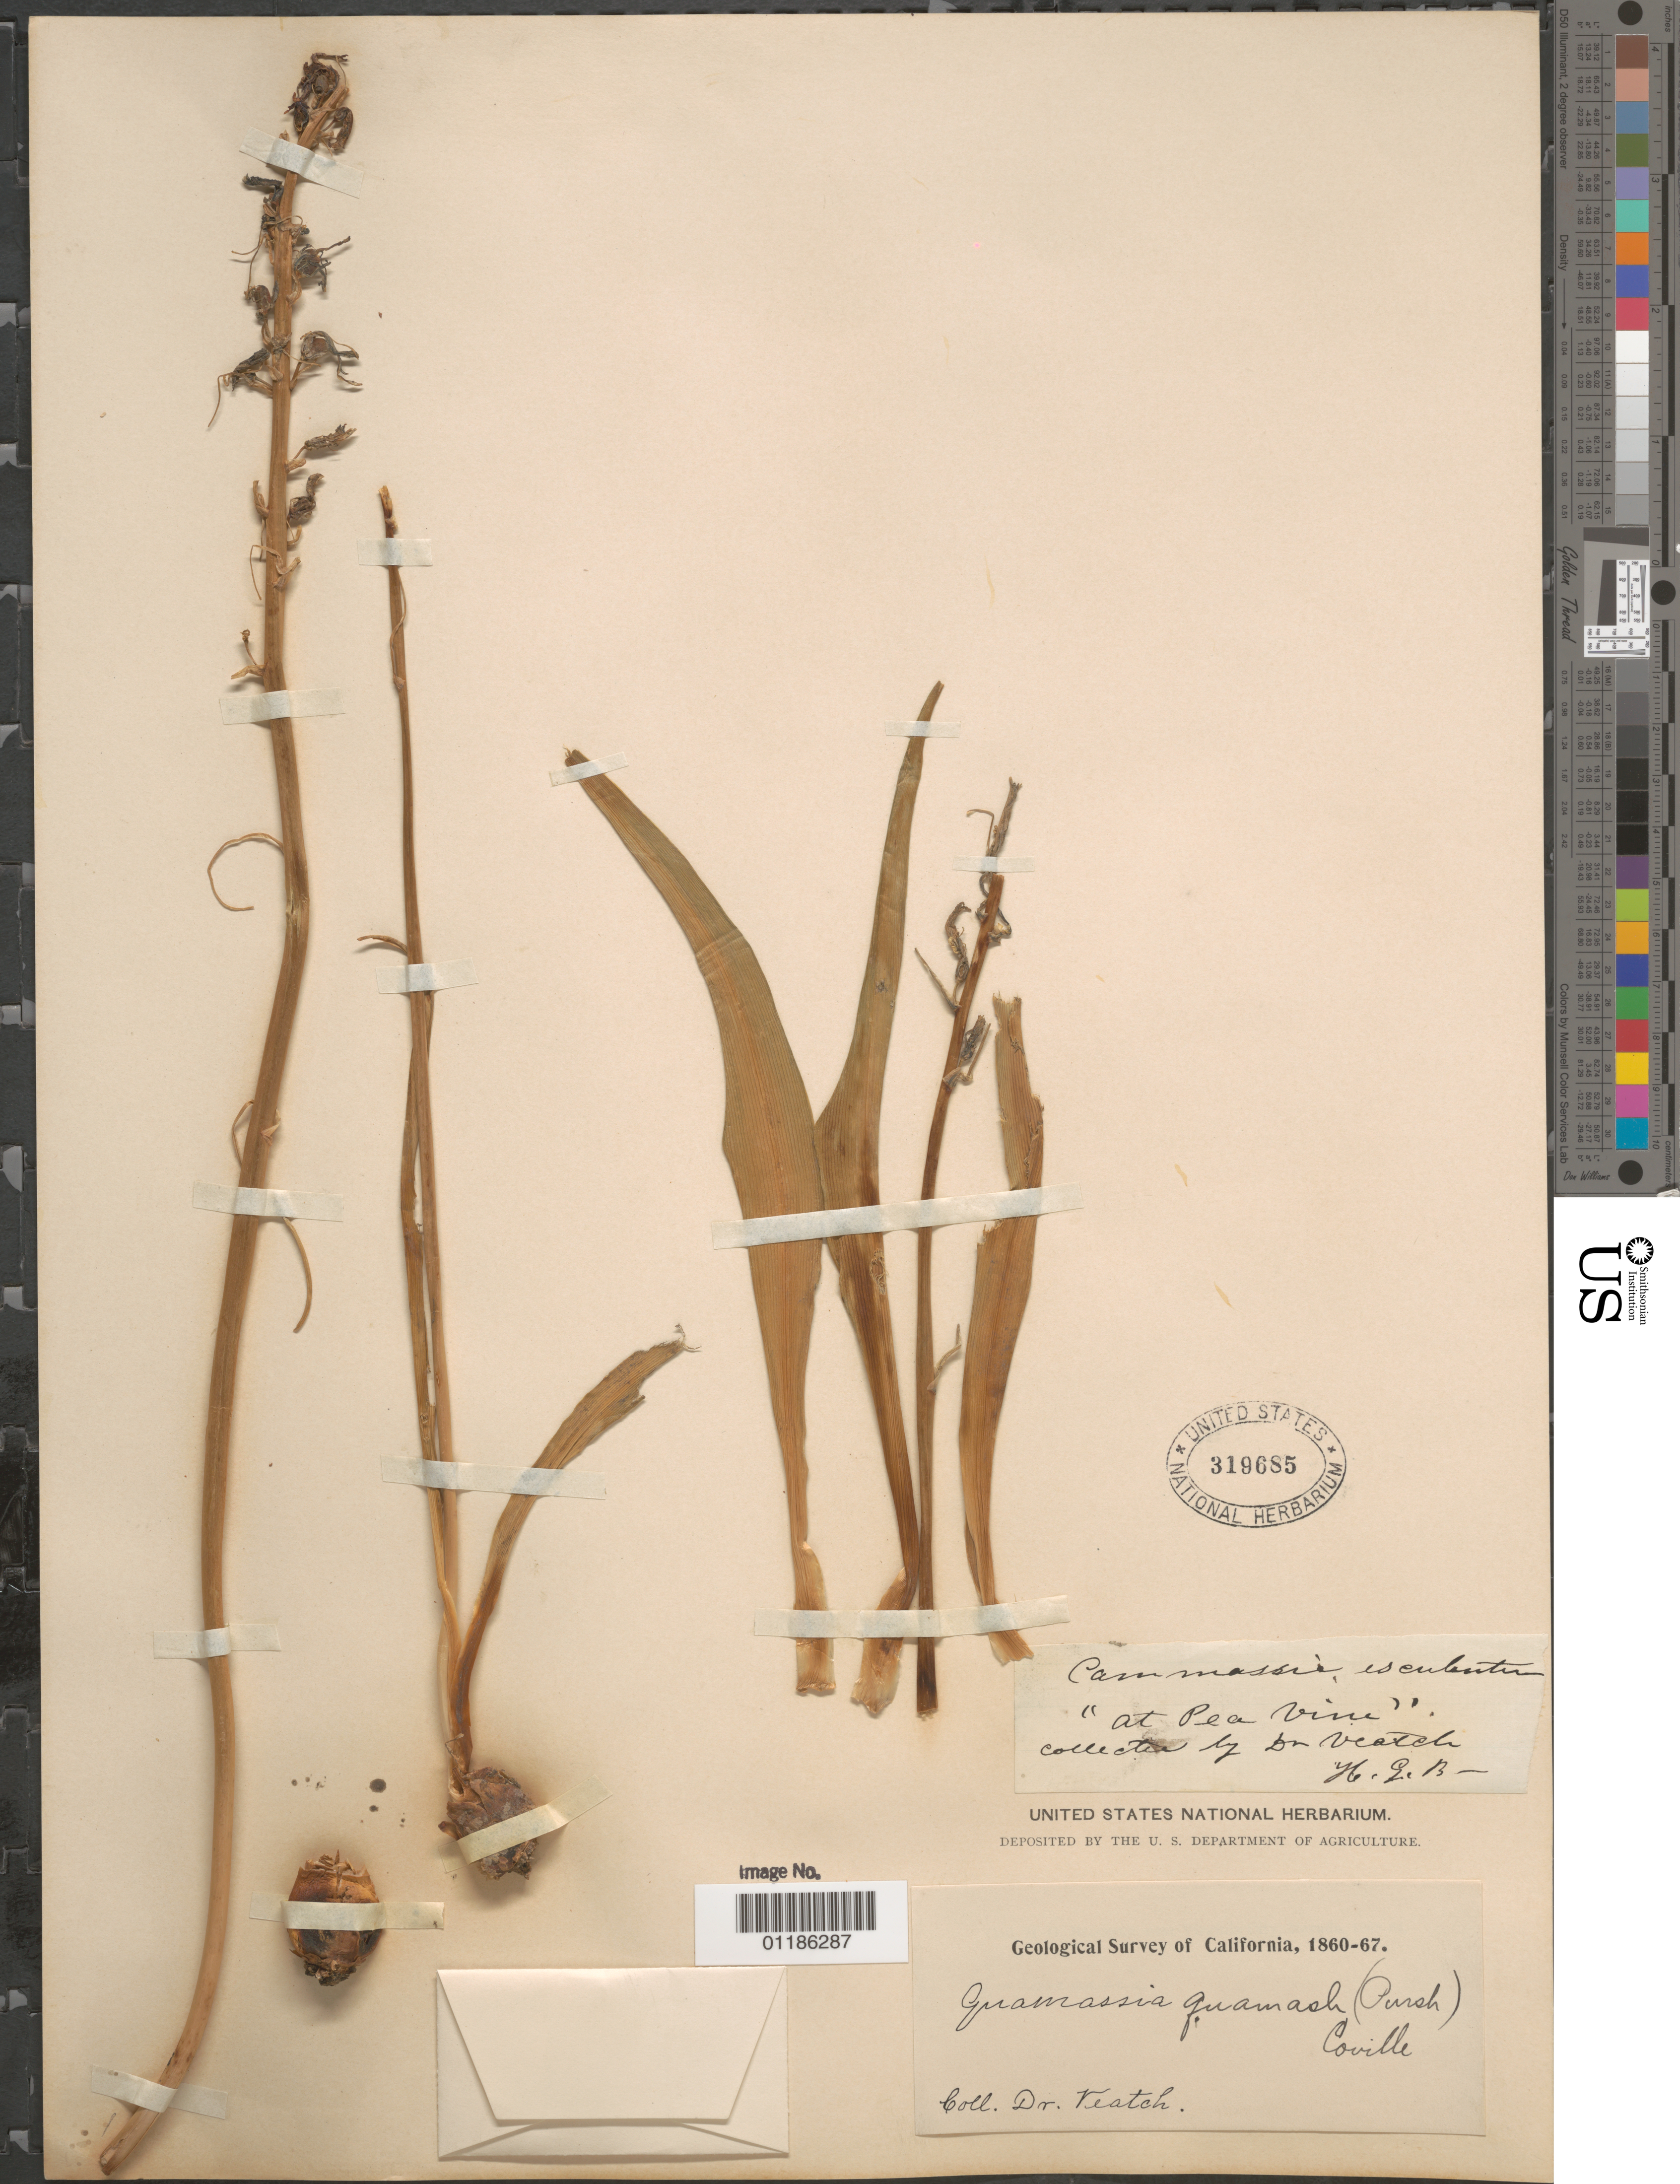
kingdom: Plantae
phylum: Tracheophyta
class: Liliopsida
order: Asparagales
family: Asparagaceae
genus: Camassia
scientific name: Camassia quamash subsp. breviflora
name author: Gould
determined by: Strong, Mark T., (BOT), Smithsonian Institution - National Museum of Natural History (UNITED STATES)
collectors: Veatch, --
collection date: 1860/1867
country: United States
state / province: California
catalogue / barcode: US 319685